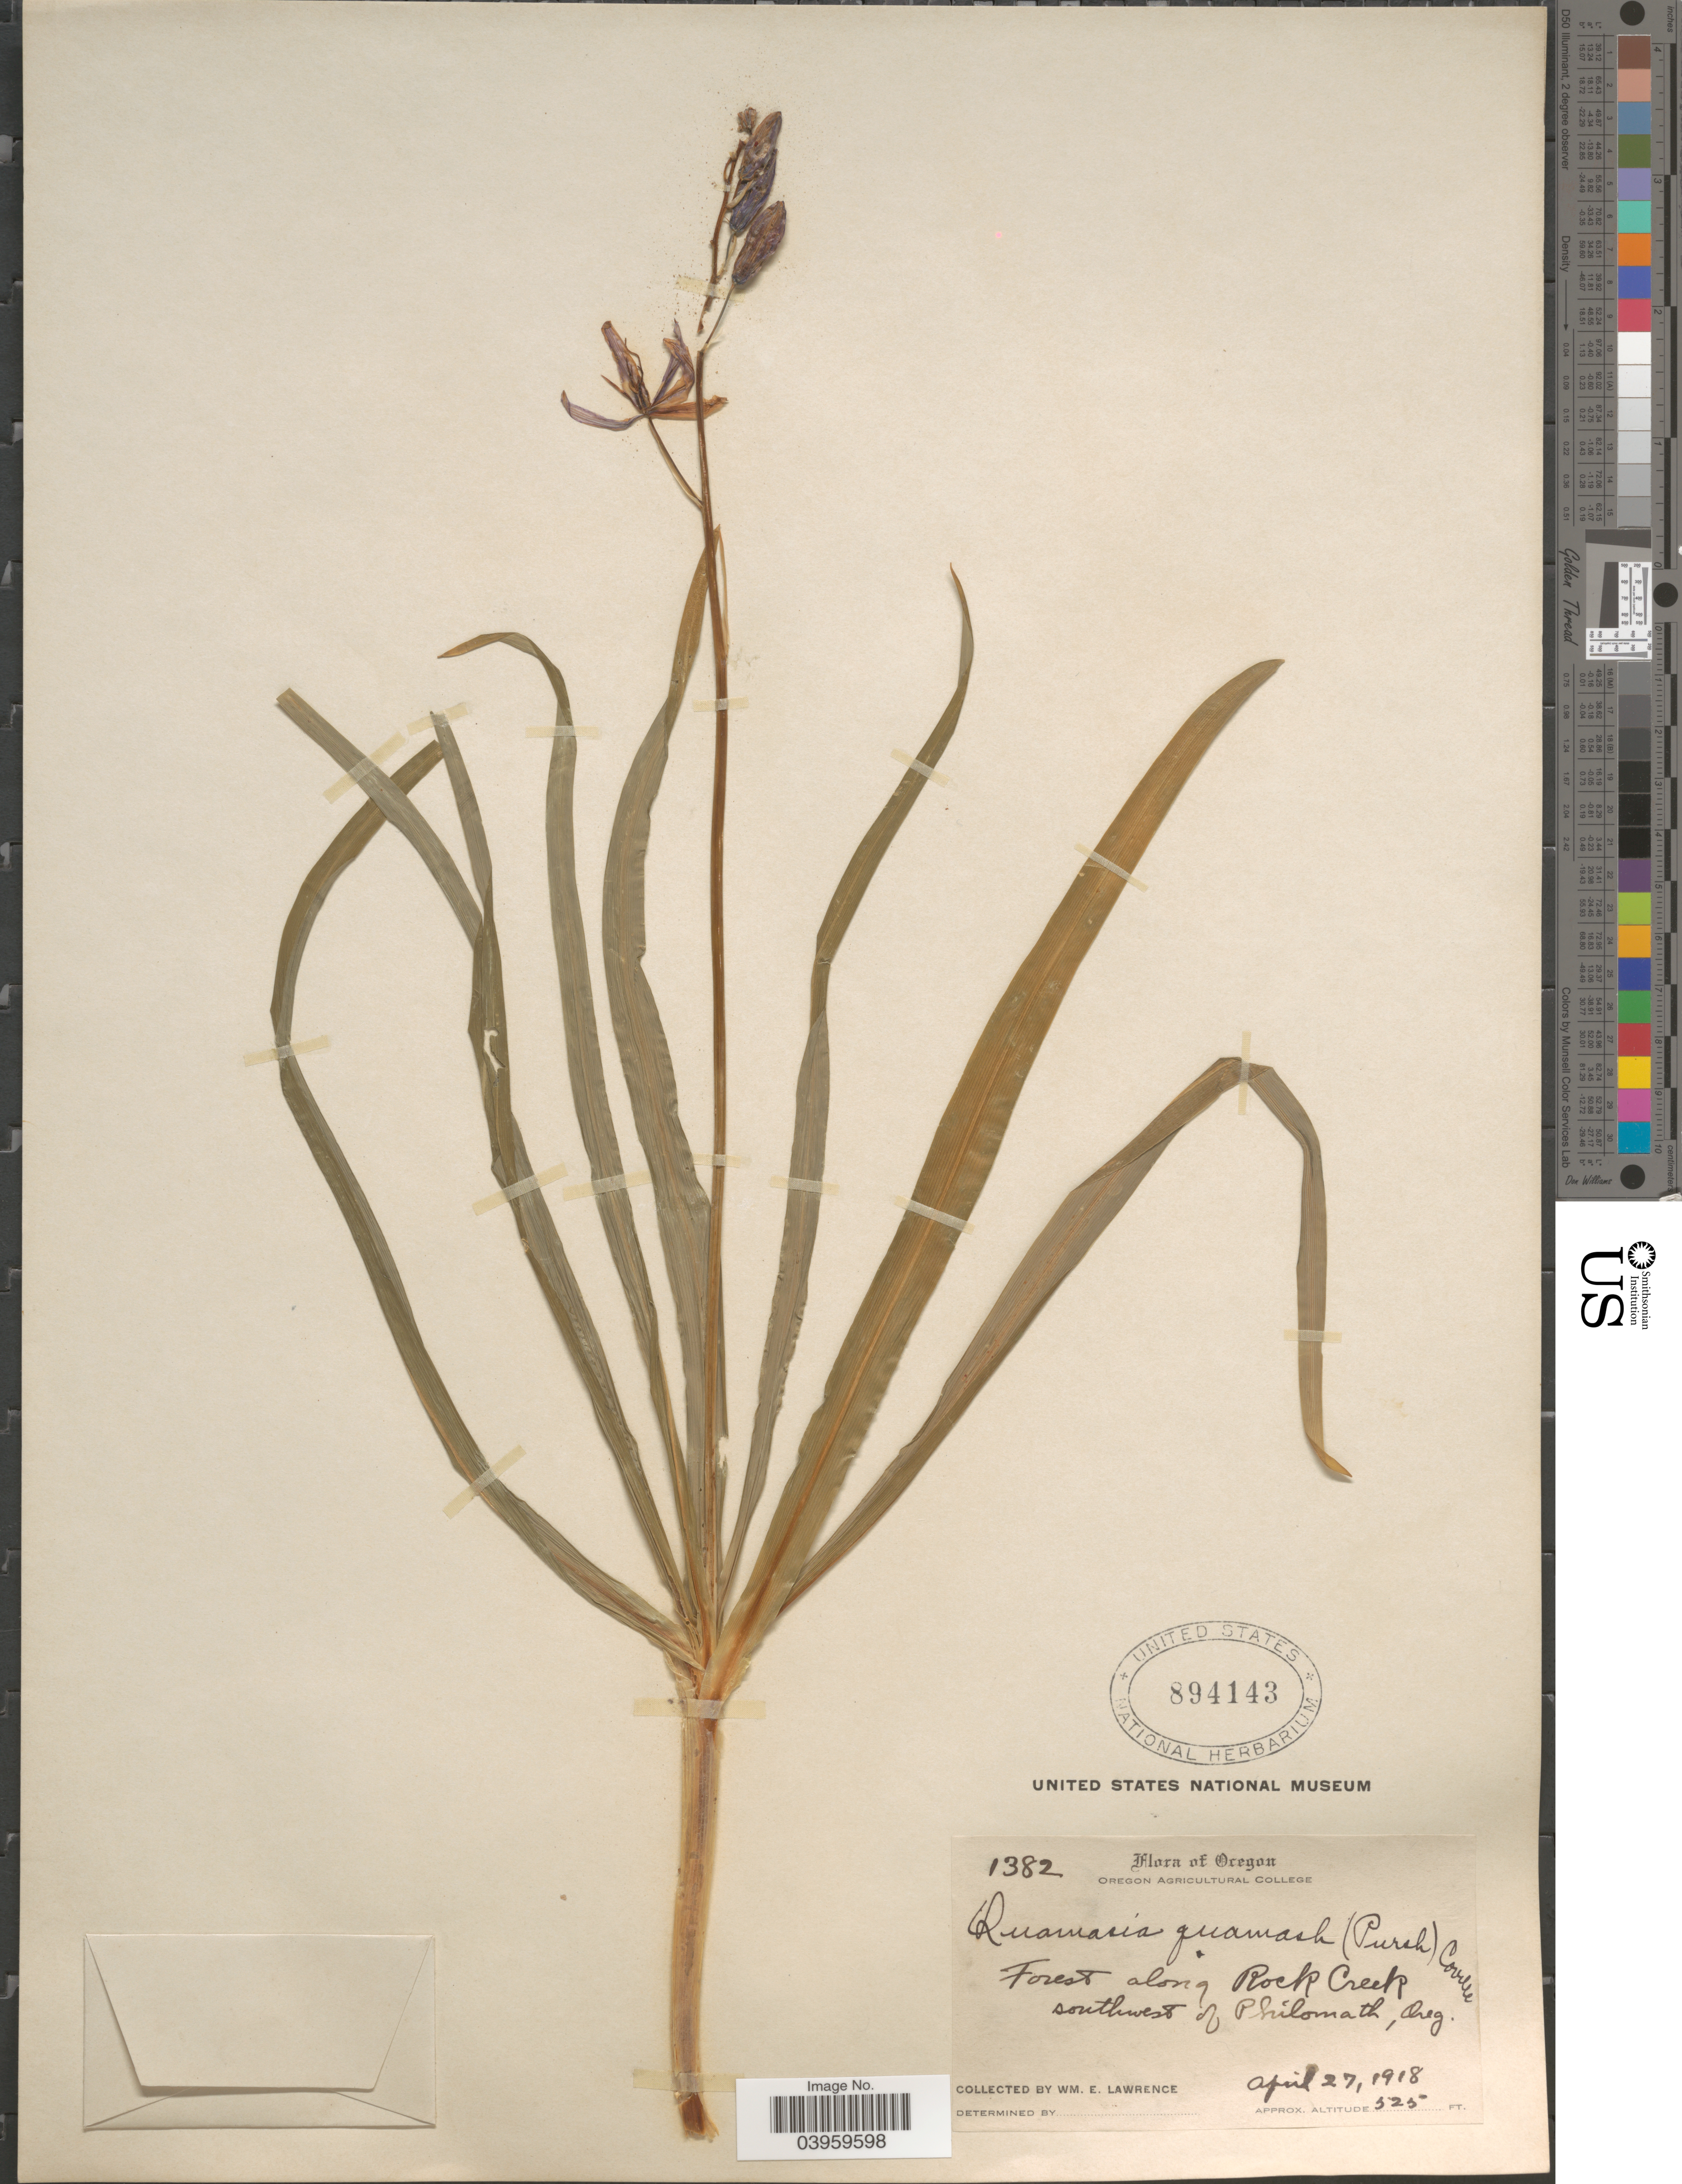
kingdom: Plantae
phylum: Tracheophyta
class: Liliopsida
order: Asparagales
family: Asparagaceae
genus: Camassia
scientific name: Camassia quamash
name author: (Pursh) Greene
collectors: W. Lawrence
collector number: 1382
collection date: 1918-04-27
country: United States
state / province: Oregon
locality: Forest along Rock Creek southwest of Philomath.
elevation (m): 160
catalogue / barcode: US 894143